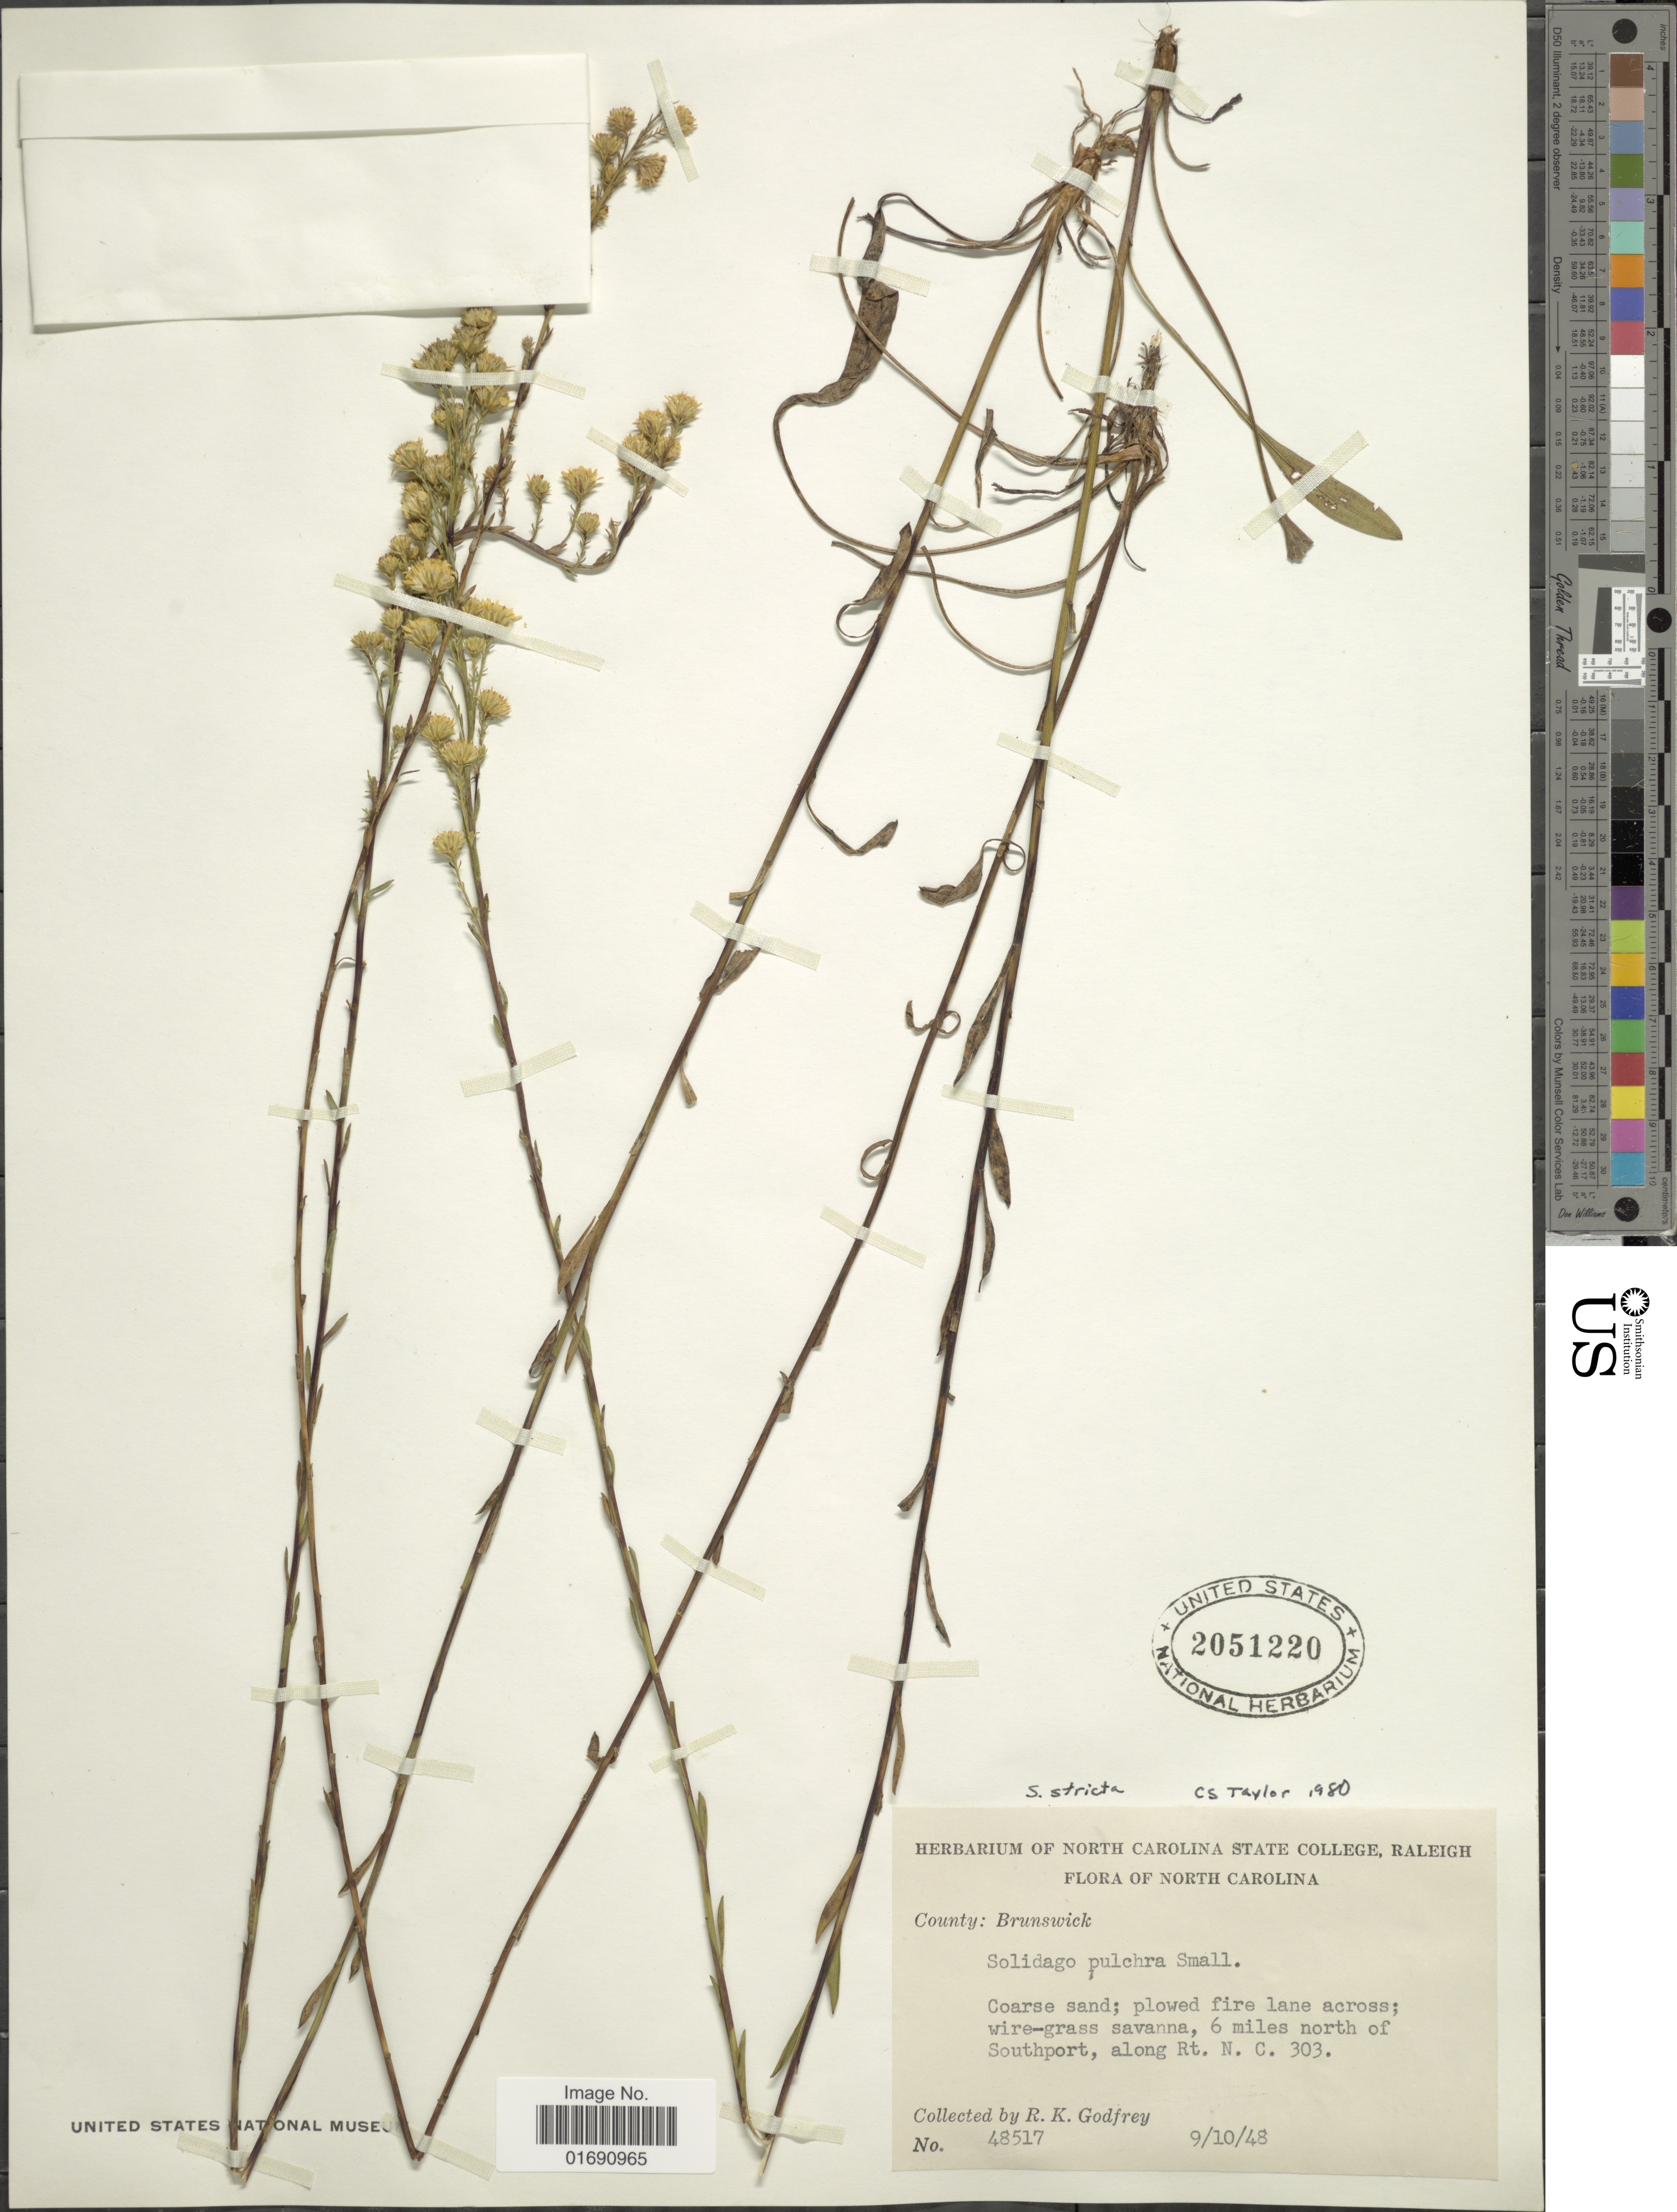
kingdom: Plantae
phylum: Tracheophyta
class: Magnoliopsida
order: Asterales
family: Asteraceae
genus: Solidago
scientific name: Solidago stricta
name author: Aiton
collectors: R. K. Godfrey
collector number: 48517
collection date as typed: Transcribed d/m/y: 9/10/48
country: United States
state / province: North Carolina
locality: County: Brunswick, Coarse sand; plowed fire lane across; wire-grass savanna, 6 miles north of Southport, along Rt. N.C. 303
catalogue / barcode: US 2051220